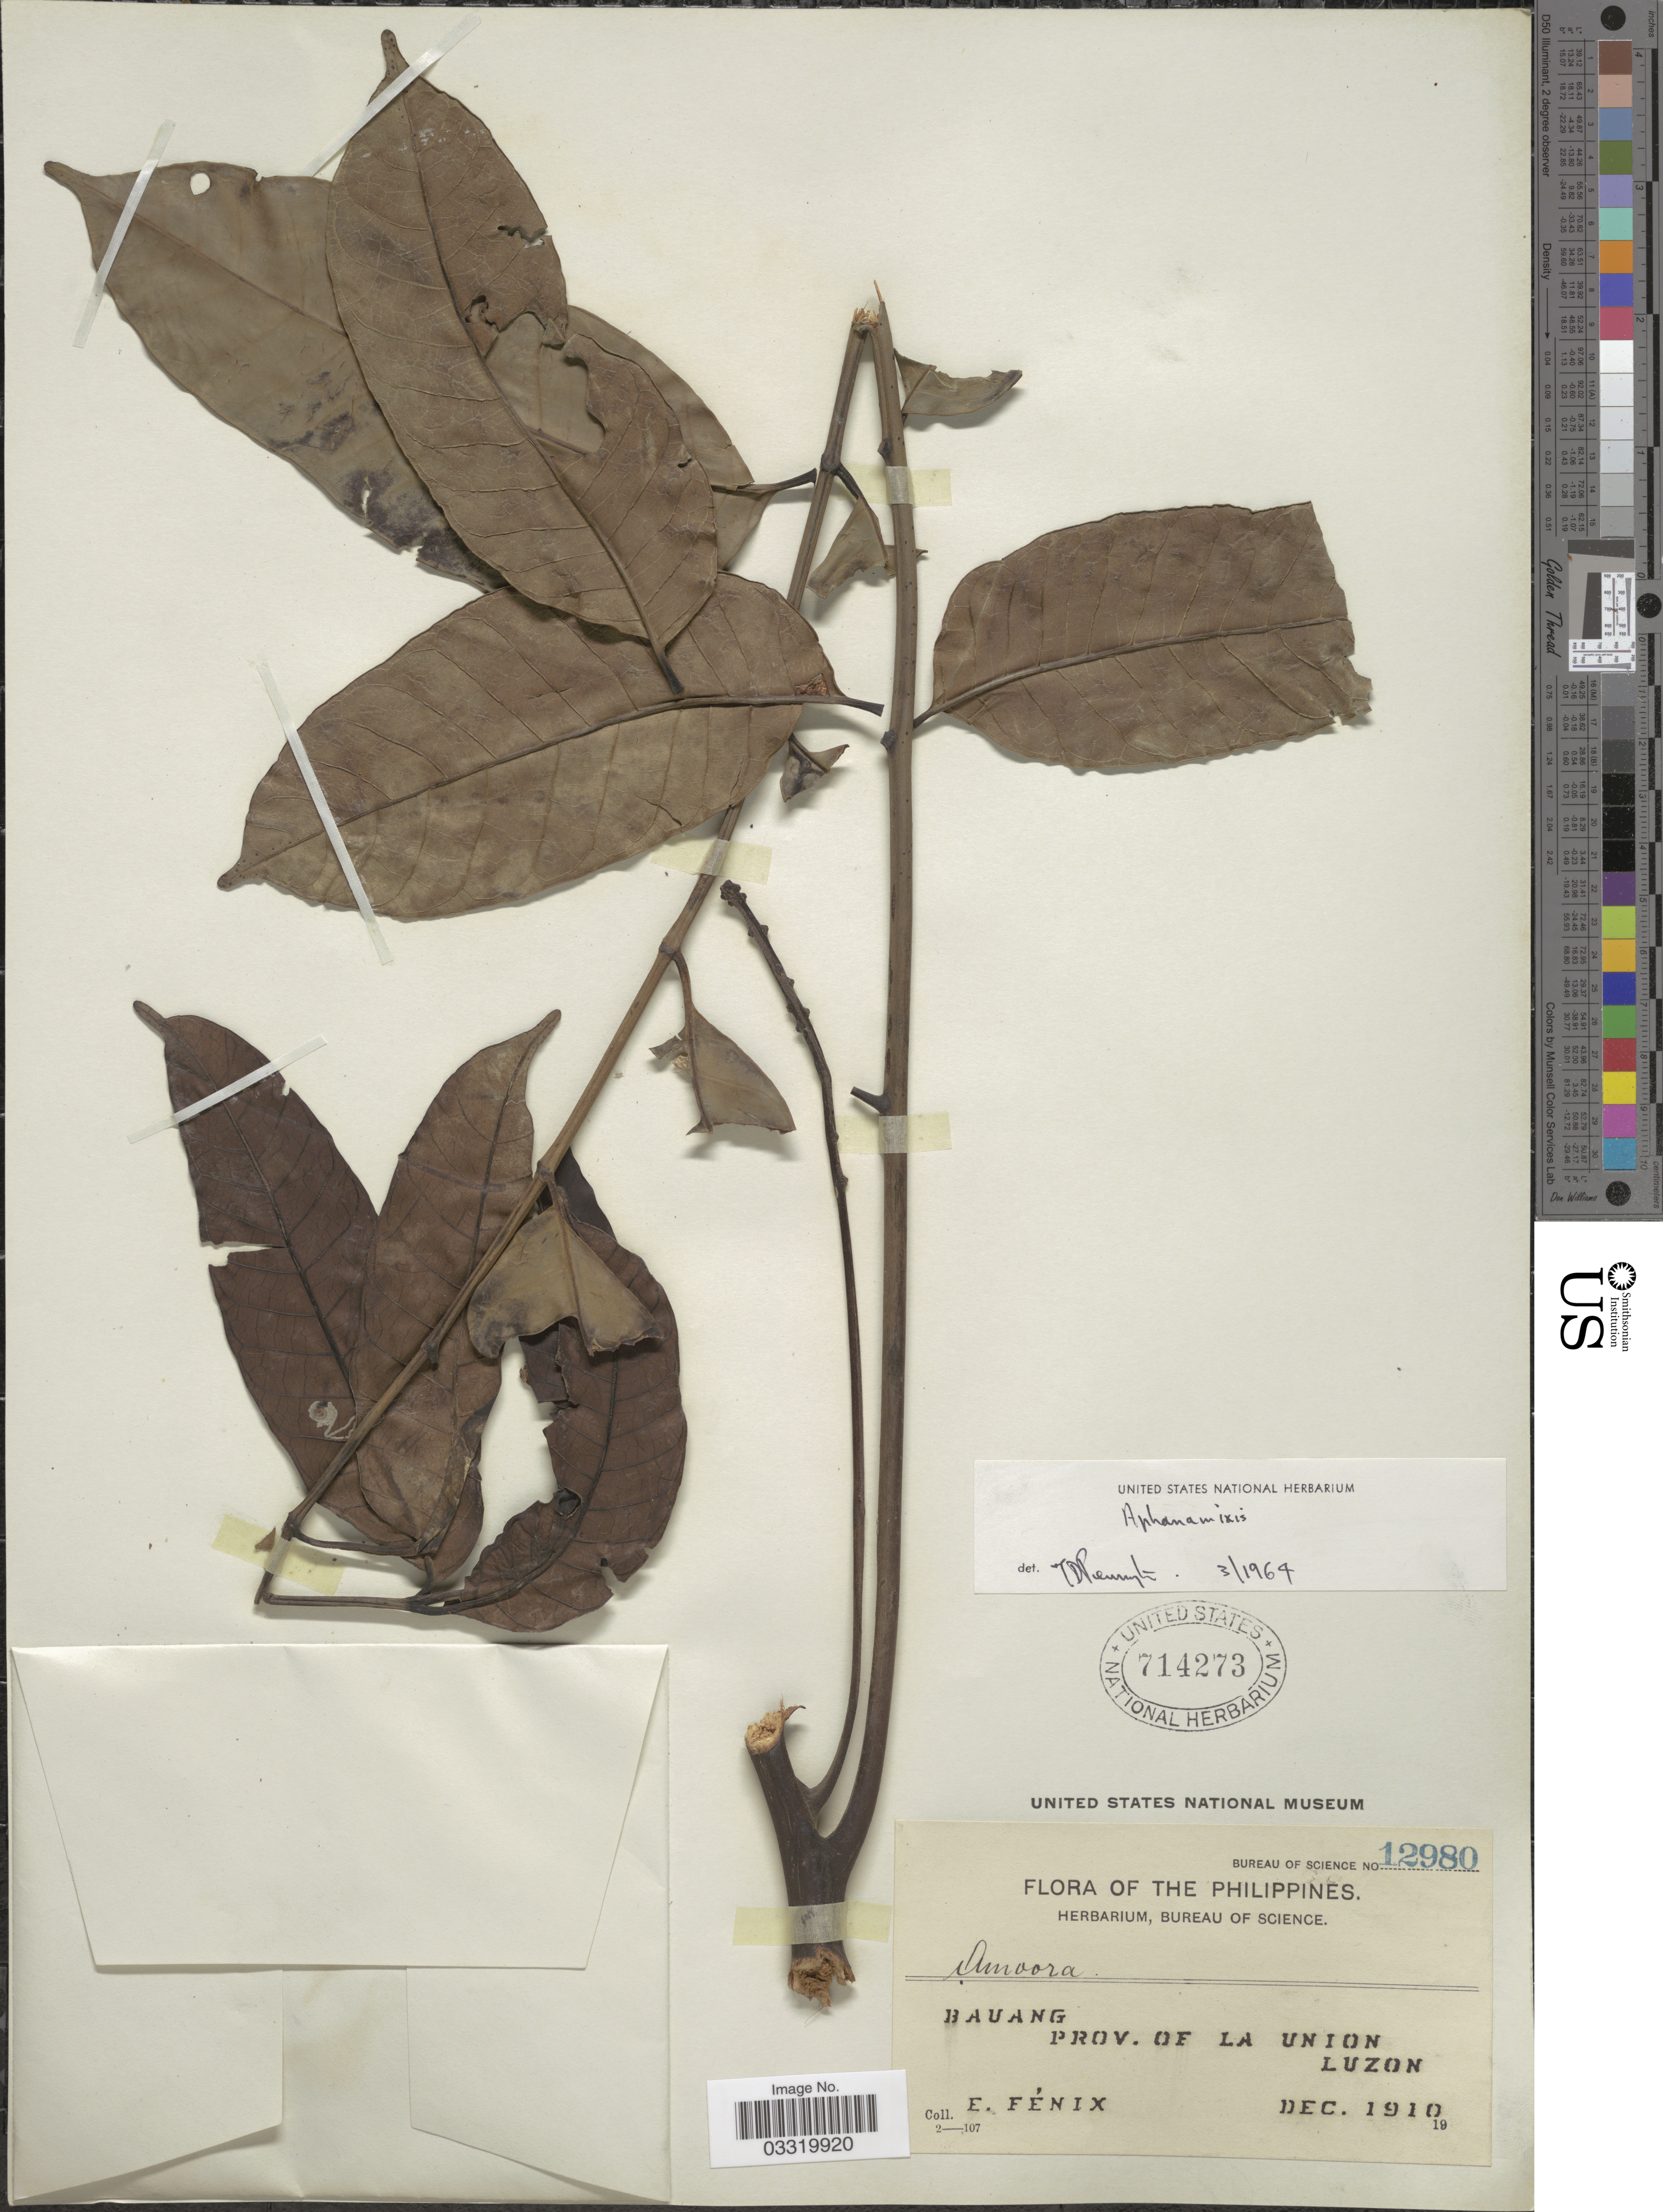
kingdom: Plantae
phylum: Tracheophyta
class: Magnoliopsida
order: Sapindales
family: Meliaceae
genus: Aphanamixis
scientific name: Aphanamixis polystachya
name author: (Wall.) R. Parker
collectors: E. Fénix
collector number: Bureau of Science 12980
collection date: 1910-12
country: Philippines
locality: Bauang, Prov. of La Union, Luzon.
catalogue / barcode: US 714273